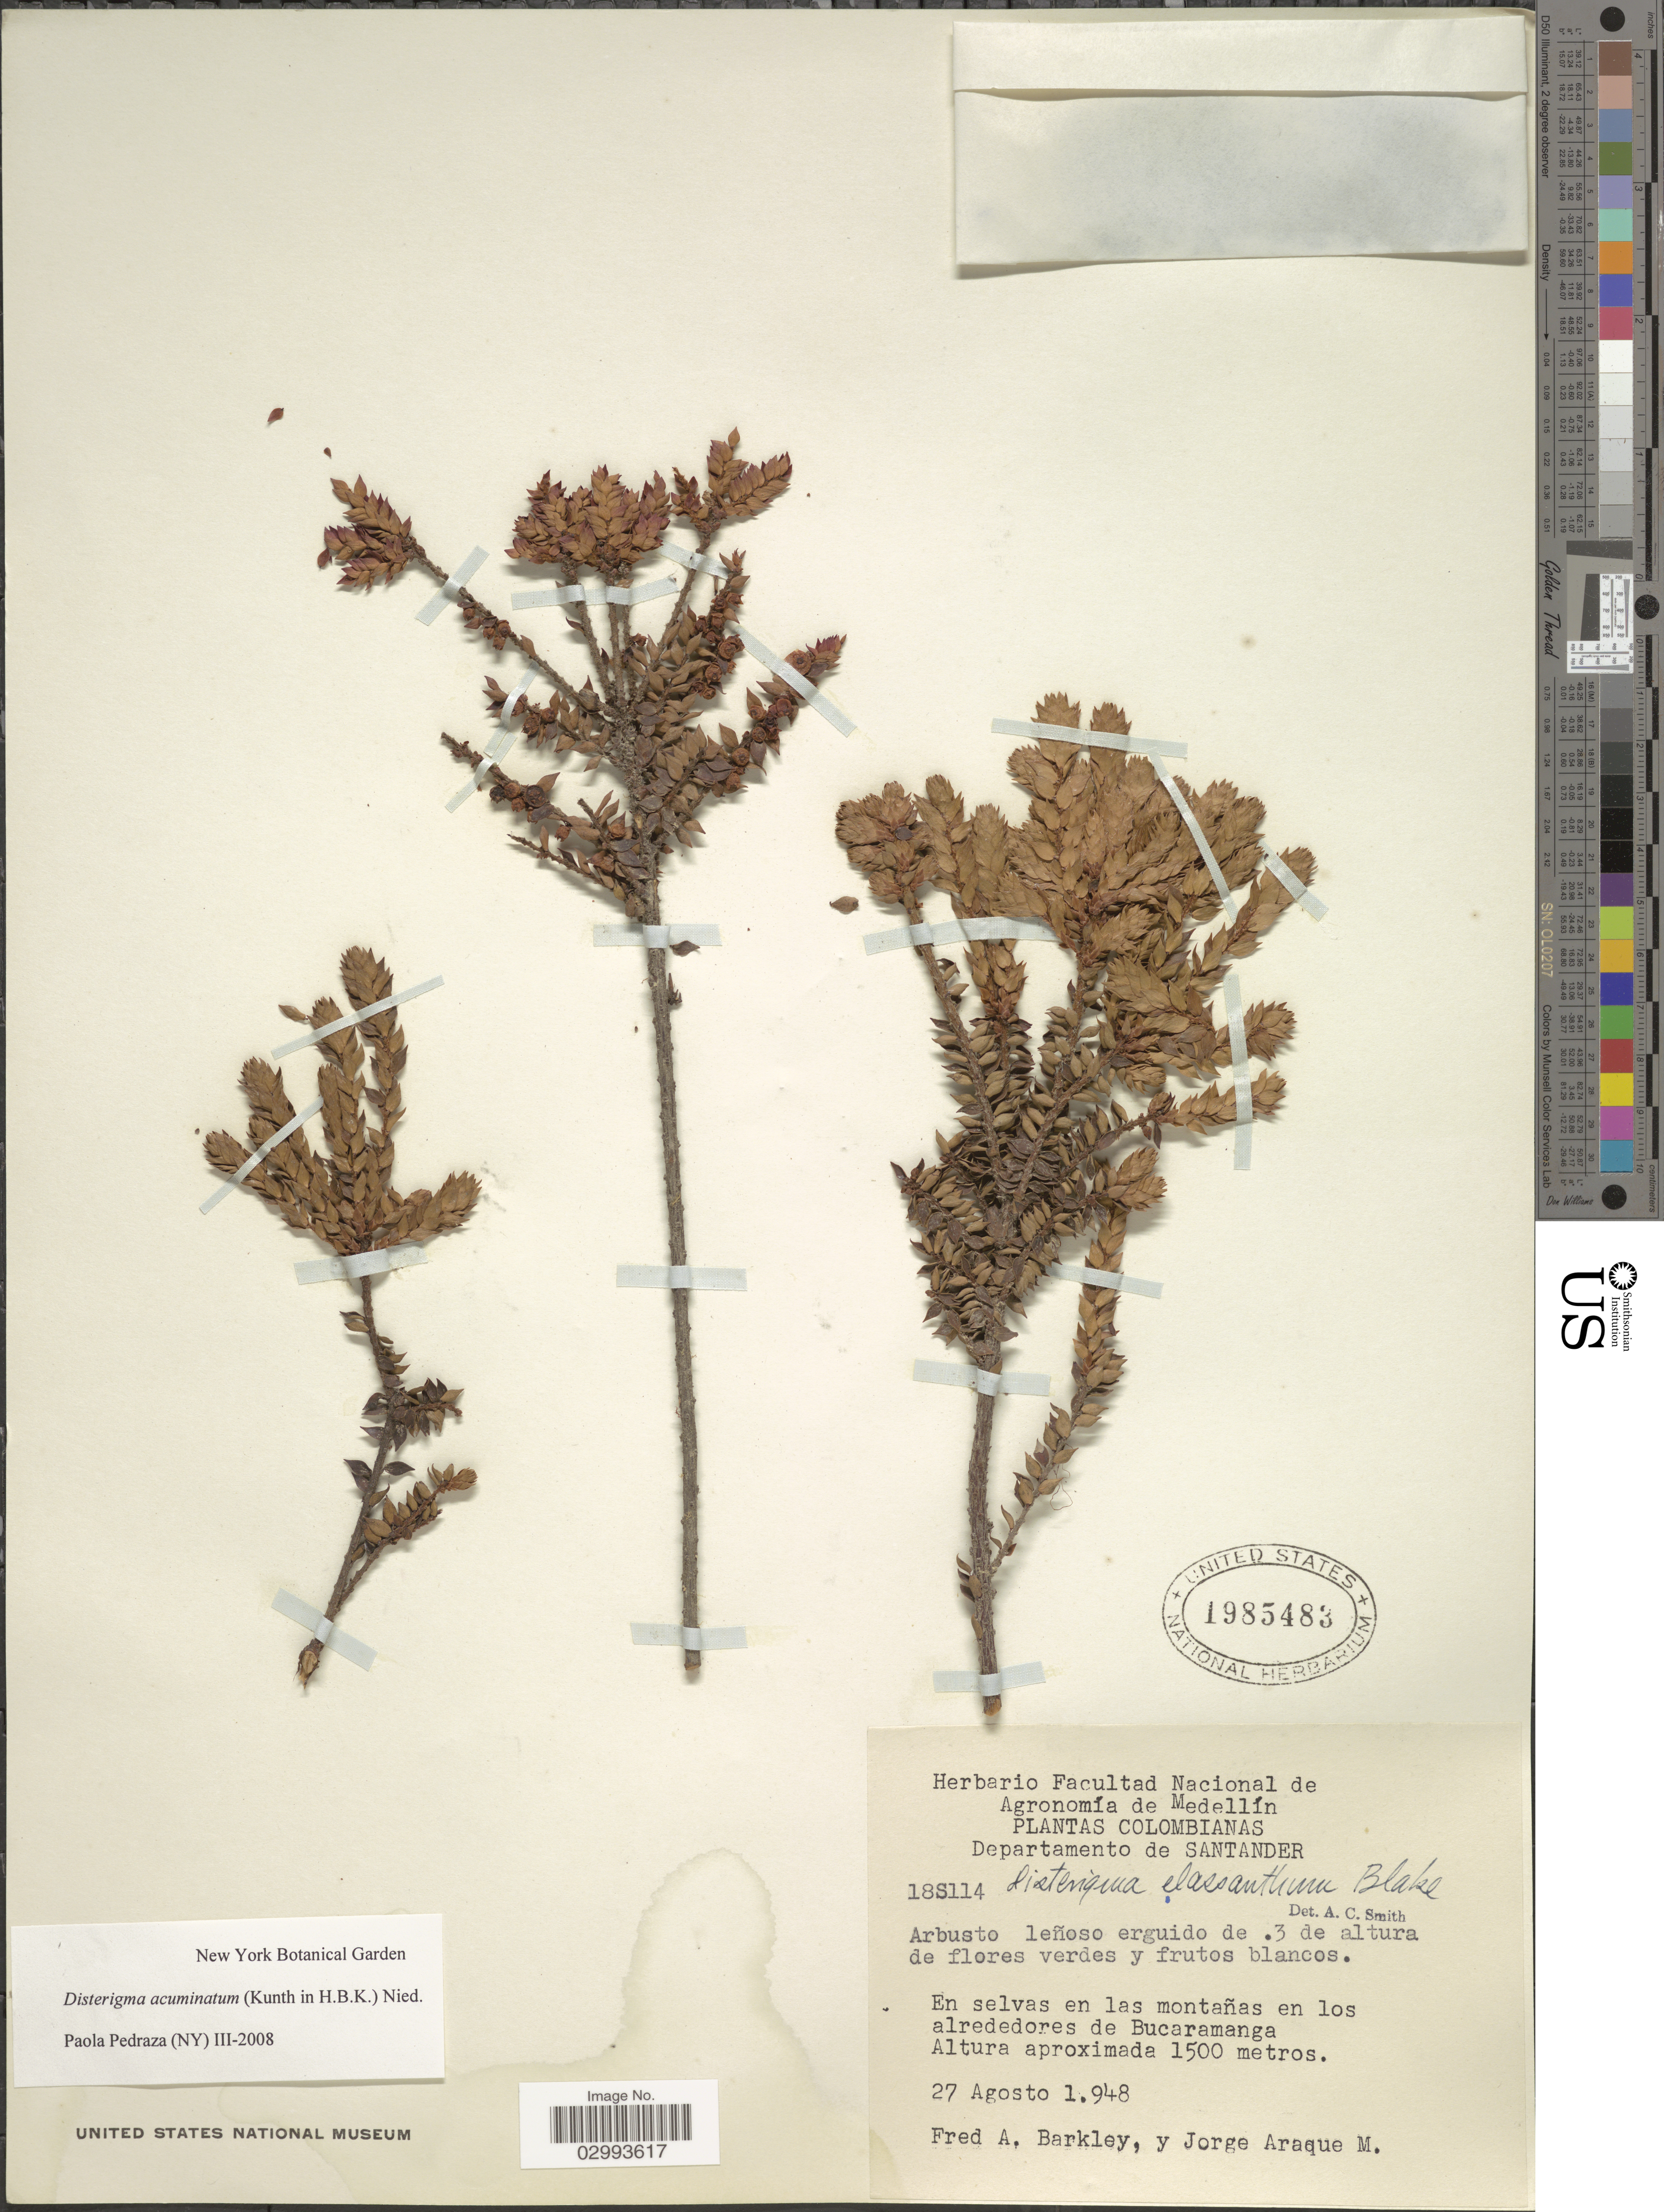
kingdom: Plantae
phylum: Tracheophyta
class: Magnoliopsida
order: Ericales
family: Ericaceae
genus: Disterigma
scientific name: Disterigma acuminatum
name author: (Kunth) Nied.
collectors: F. A. Barkley & J. Araque Molina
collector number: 18S114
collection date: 1948-08-27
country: Colombia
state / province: Santander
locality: Departamento de Santander, En selvas en las montañas en los alrededores de Bucaramanga.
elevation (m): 1500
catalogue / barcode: US 1985483